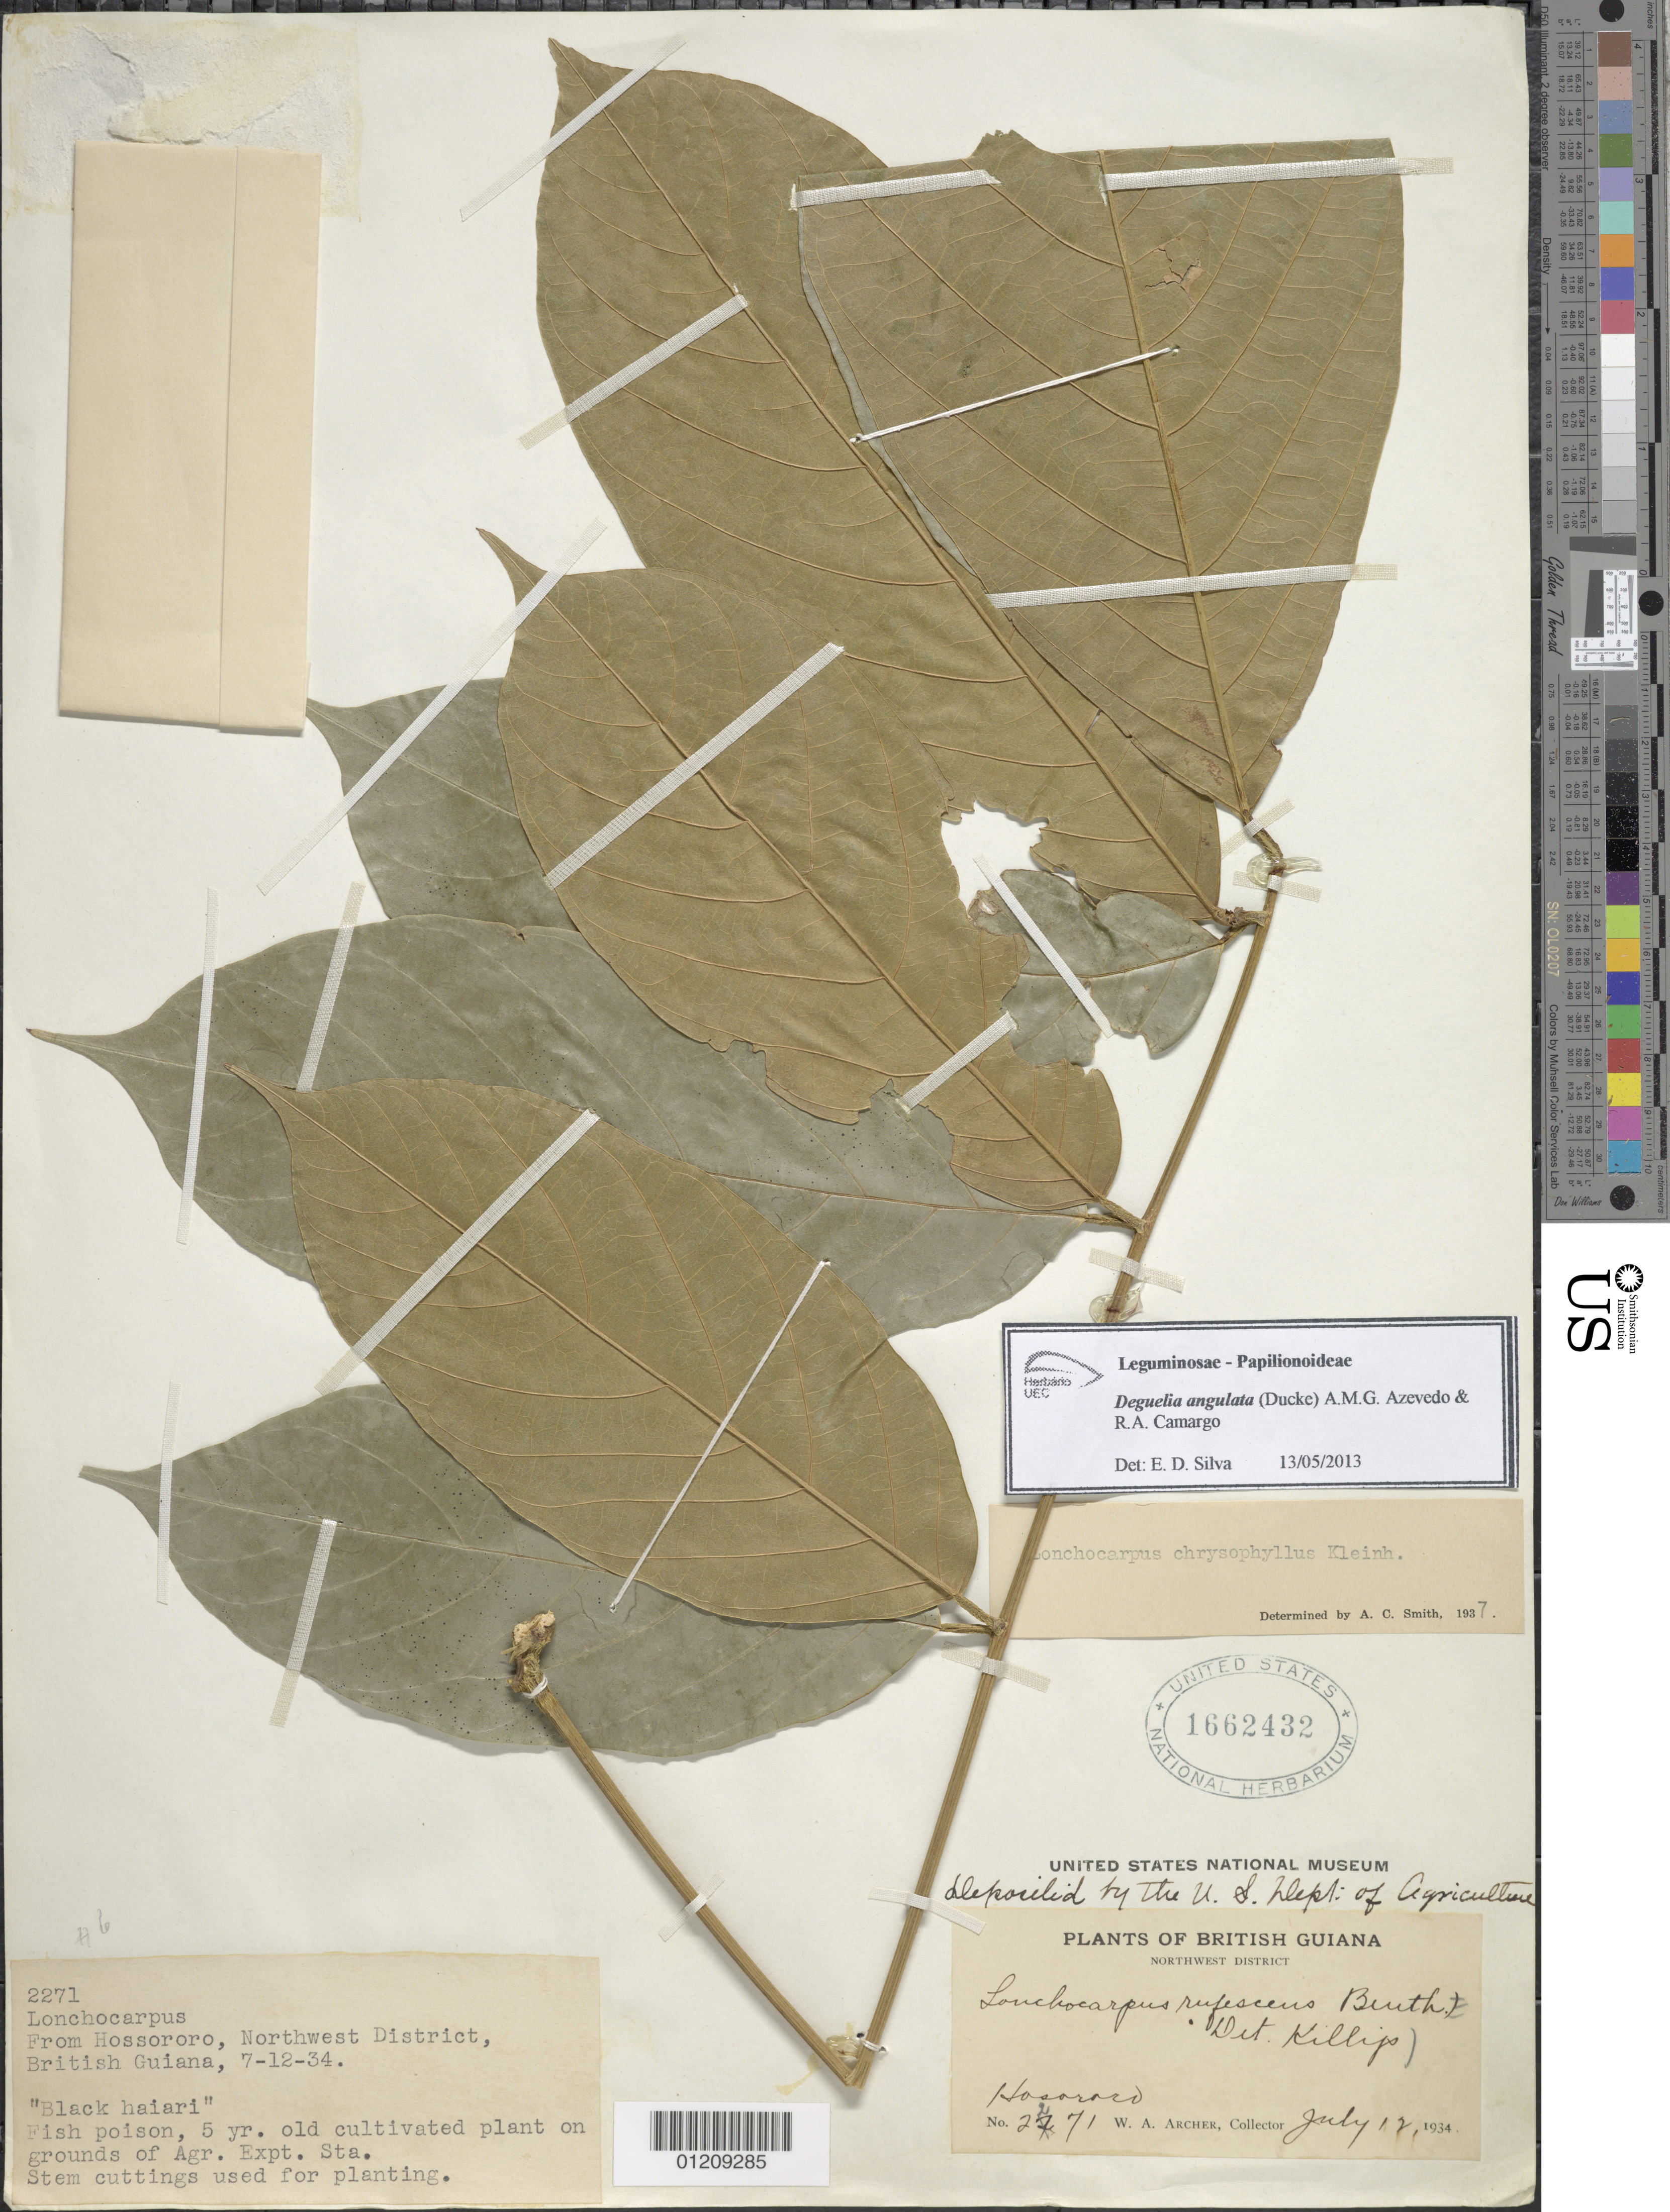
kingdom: Plantae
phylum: Tracheophyta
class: Magnoliopsida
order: Fabales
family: Fabaceae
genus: Deguelia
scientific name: Deguelia angulata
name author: (Ducke) A.M.G. Azevedo & R.A. Camargo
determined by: Silva, E. D.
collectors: W. A. Archer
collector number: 2271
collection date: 1934-07-12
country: Guyana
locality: Hosororo [Hasararo?] Grounds of Agr. Expt. Sta.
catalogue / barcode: US 1662432